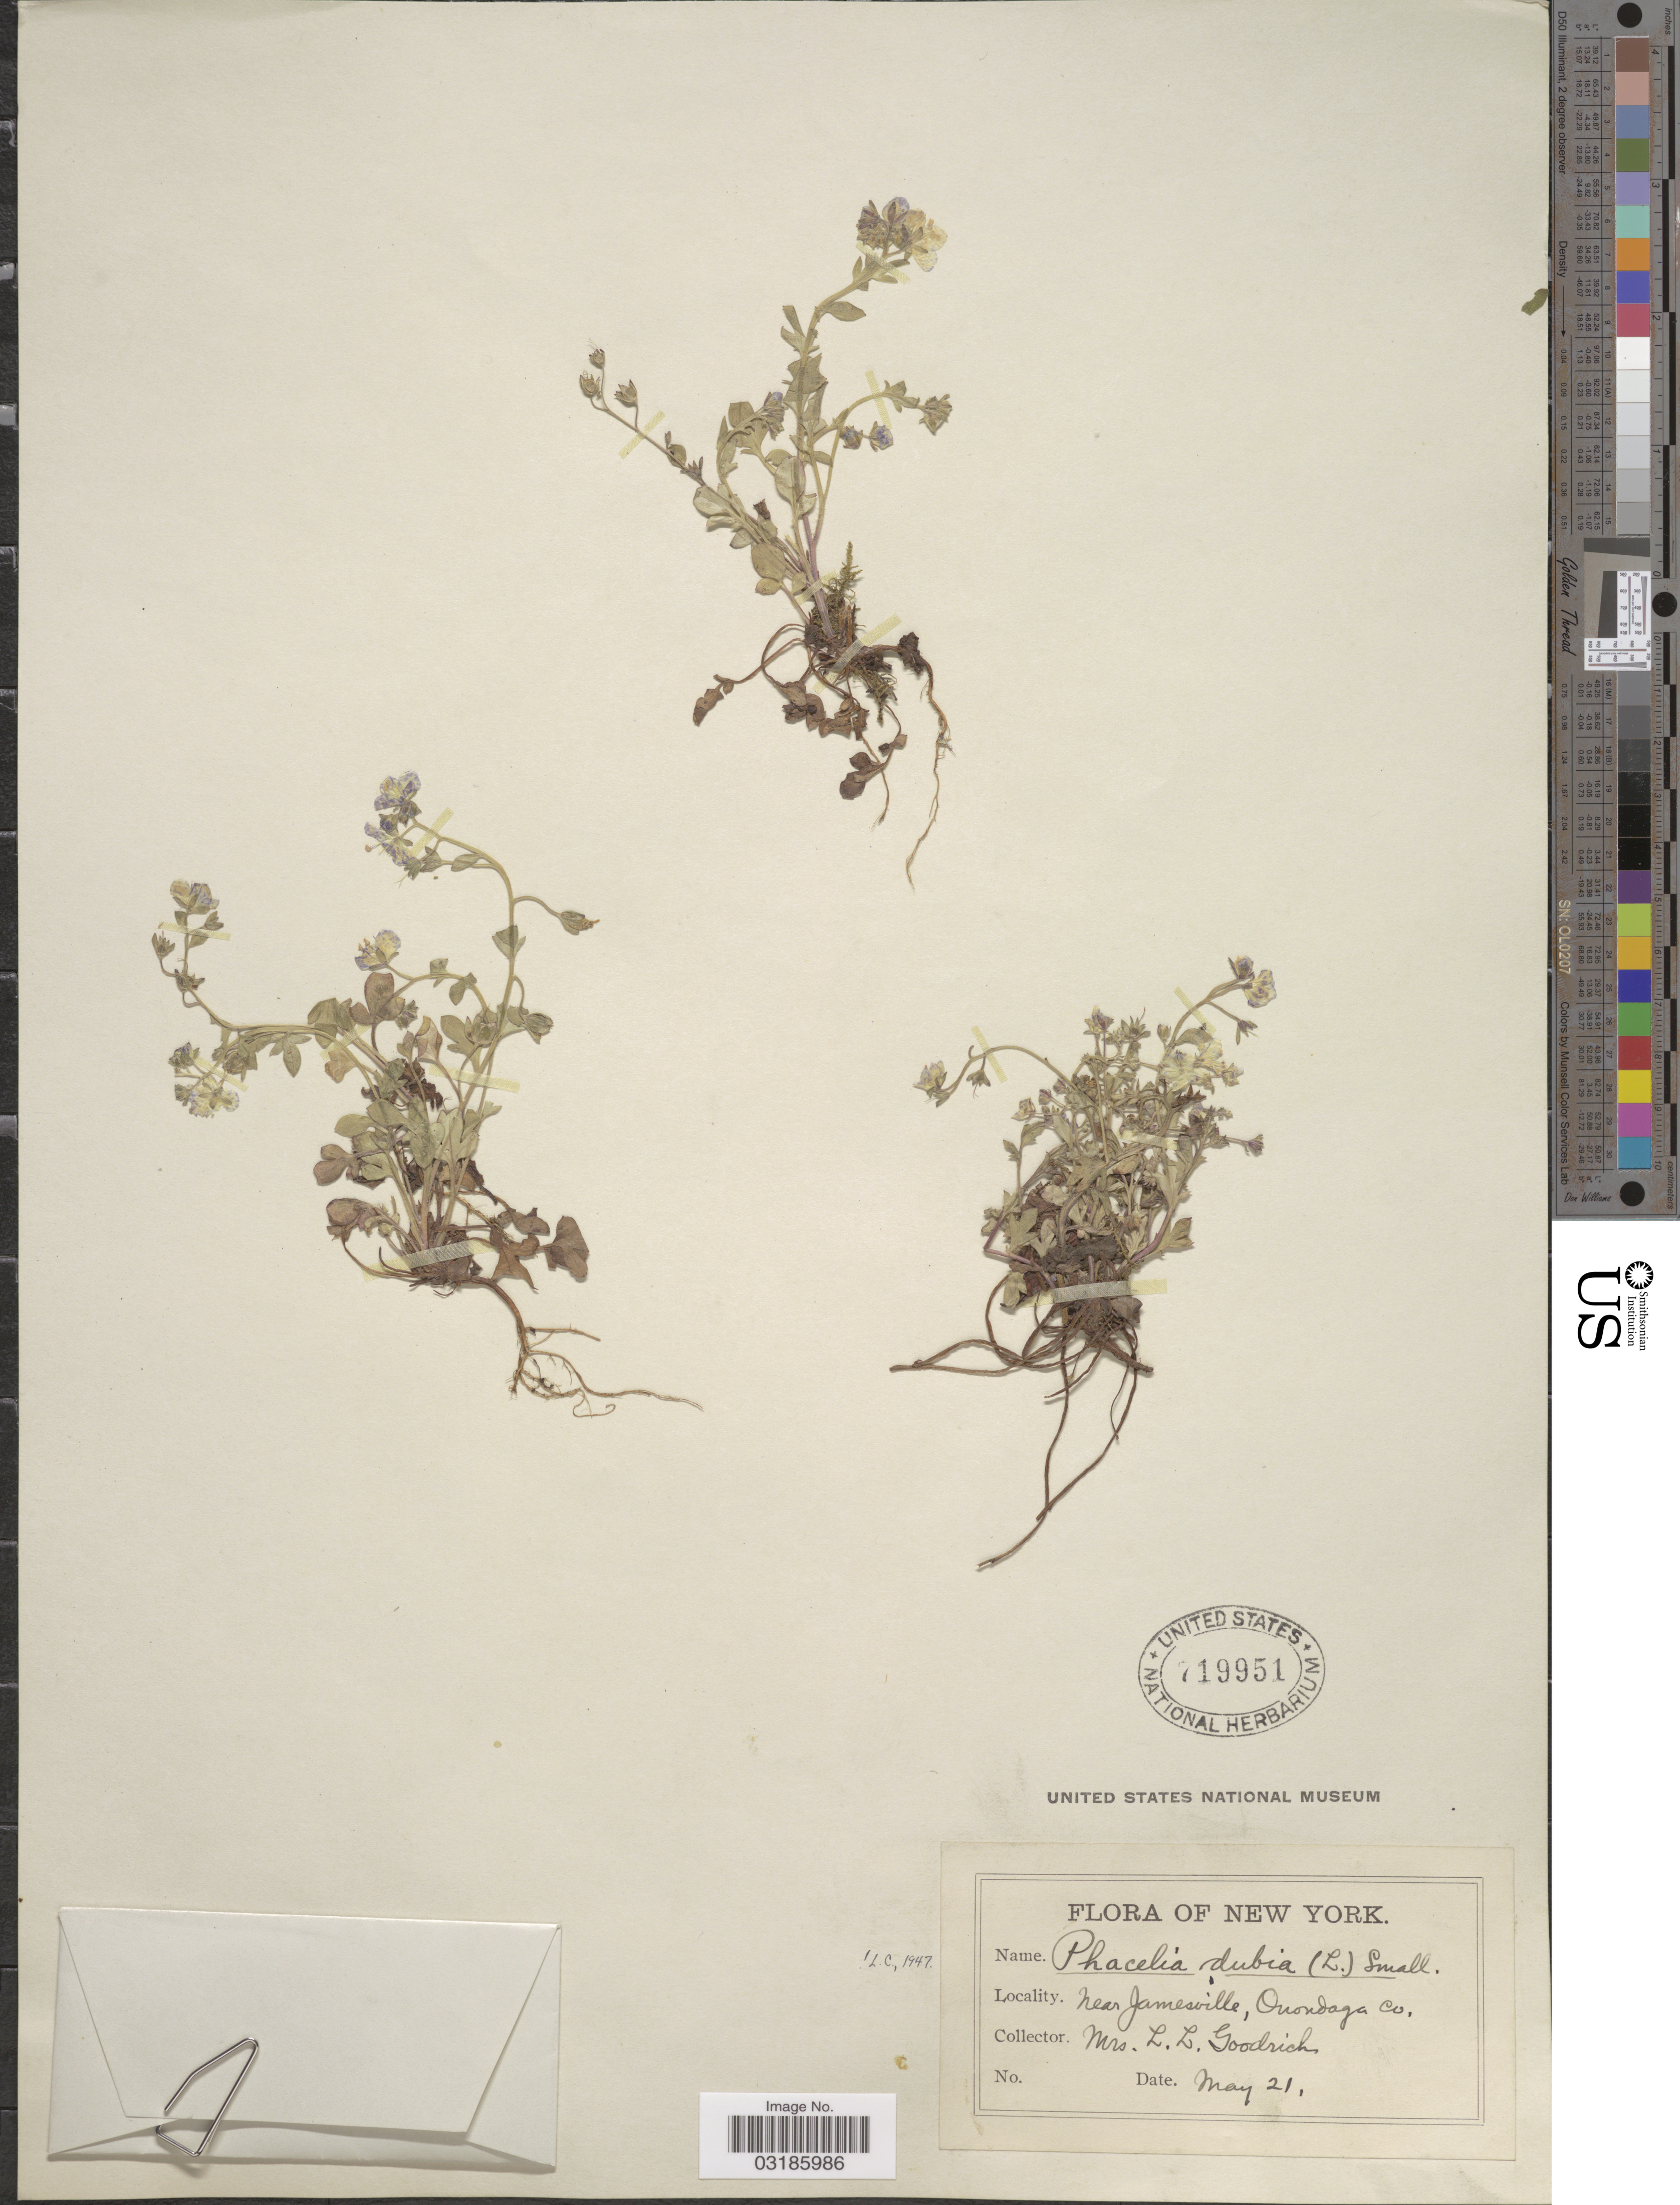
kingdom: Plantae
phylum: Tracheophyta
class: Magnoliopsida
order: Boraginales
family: Hydrophyllaceae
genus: Phacelia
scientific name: Phacelia dubia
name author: (L.) Trel.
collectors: L. Goodrich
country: United States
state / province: New York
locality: Near Jamesville, Onondaga Co.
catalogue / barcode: US 719951